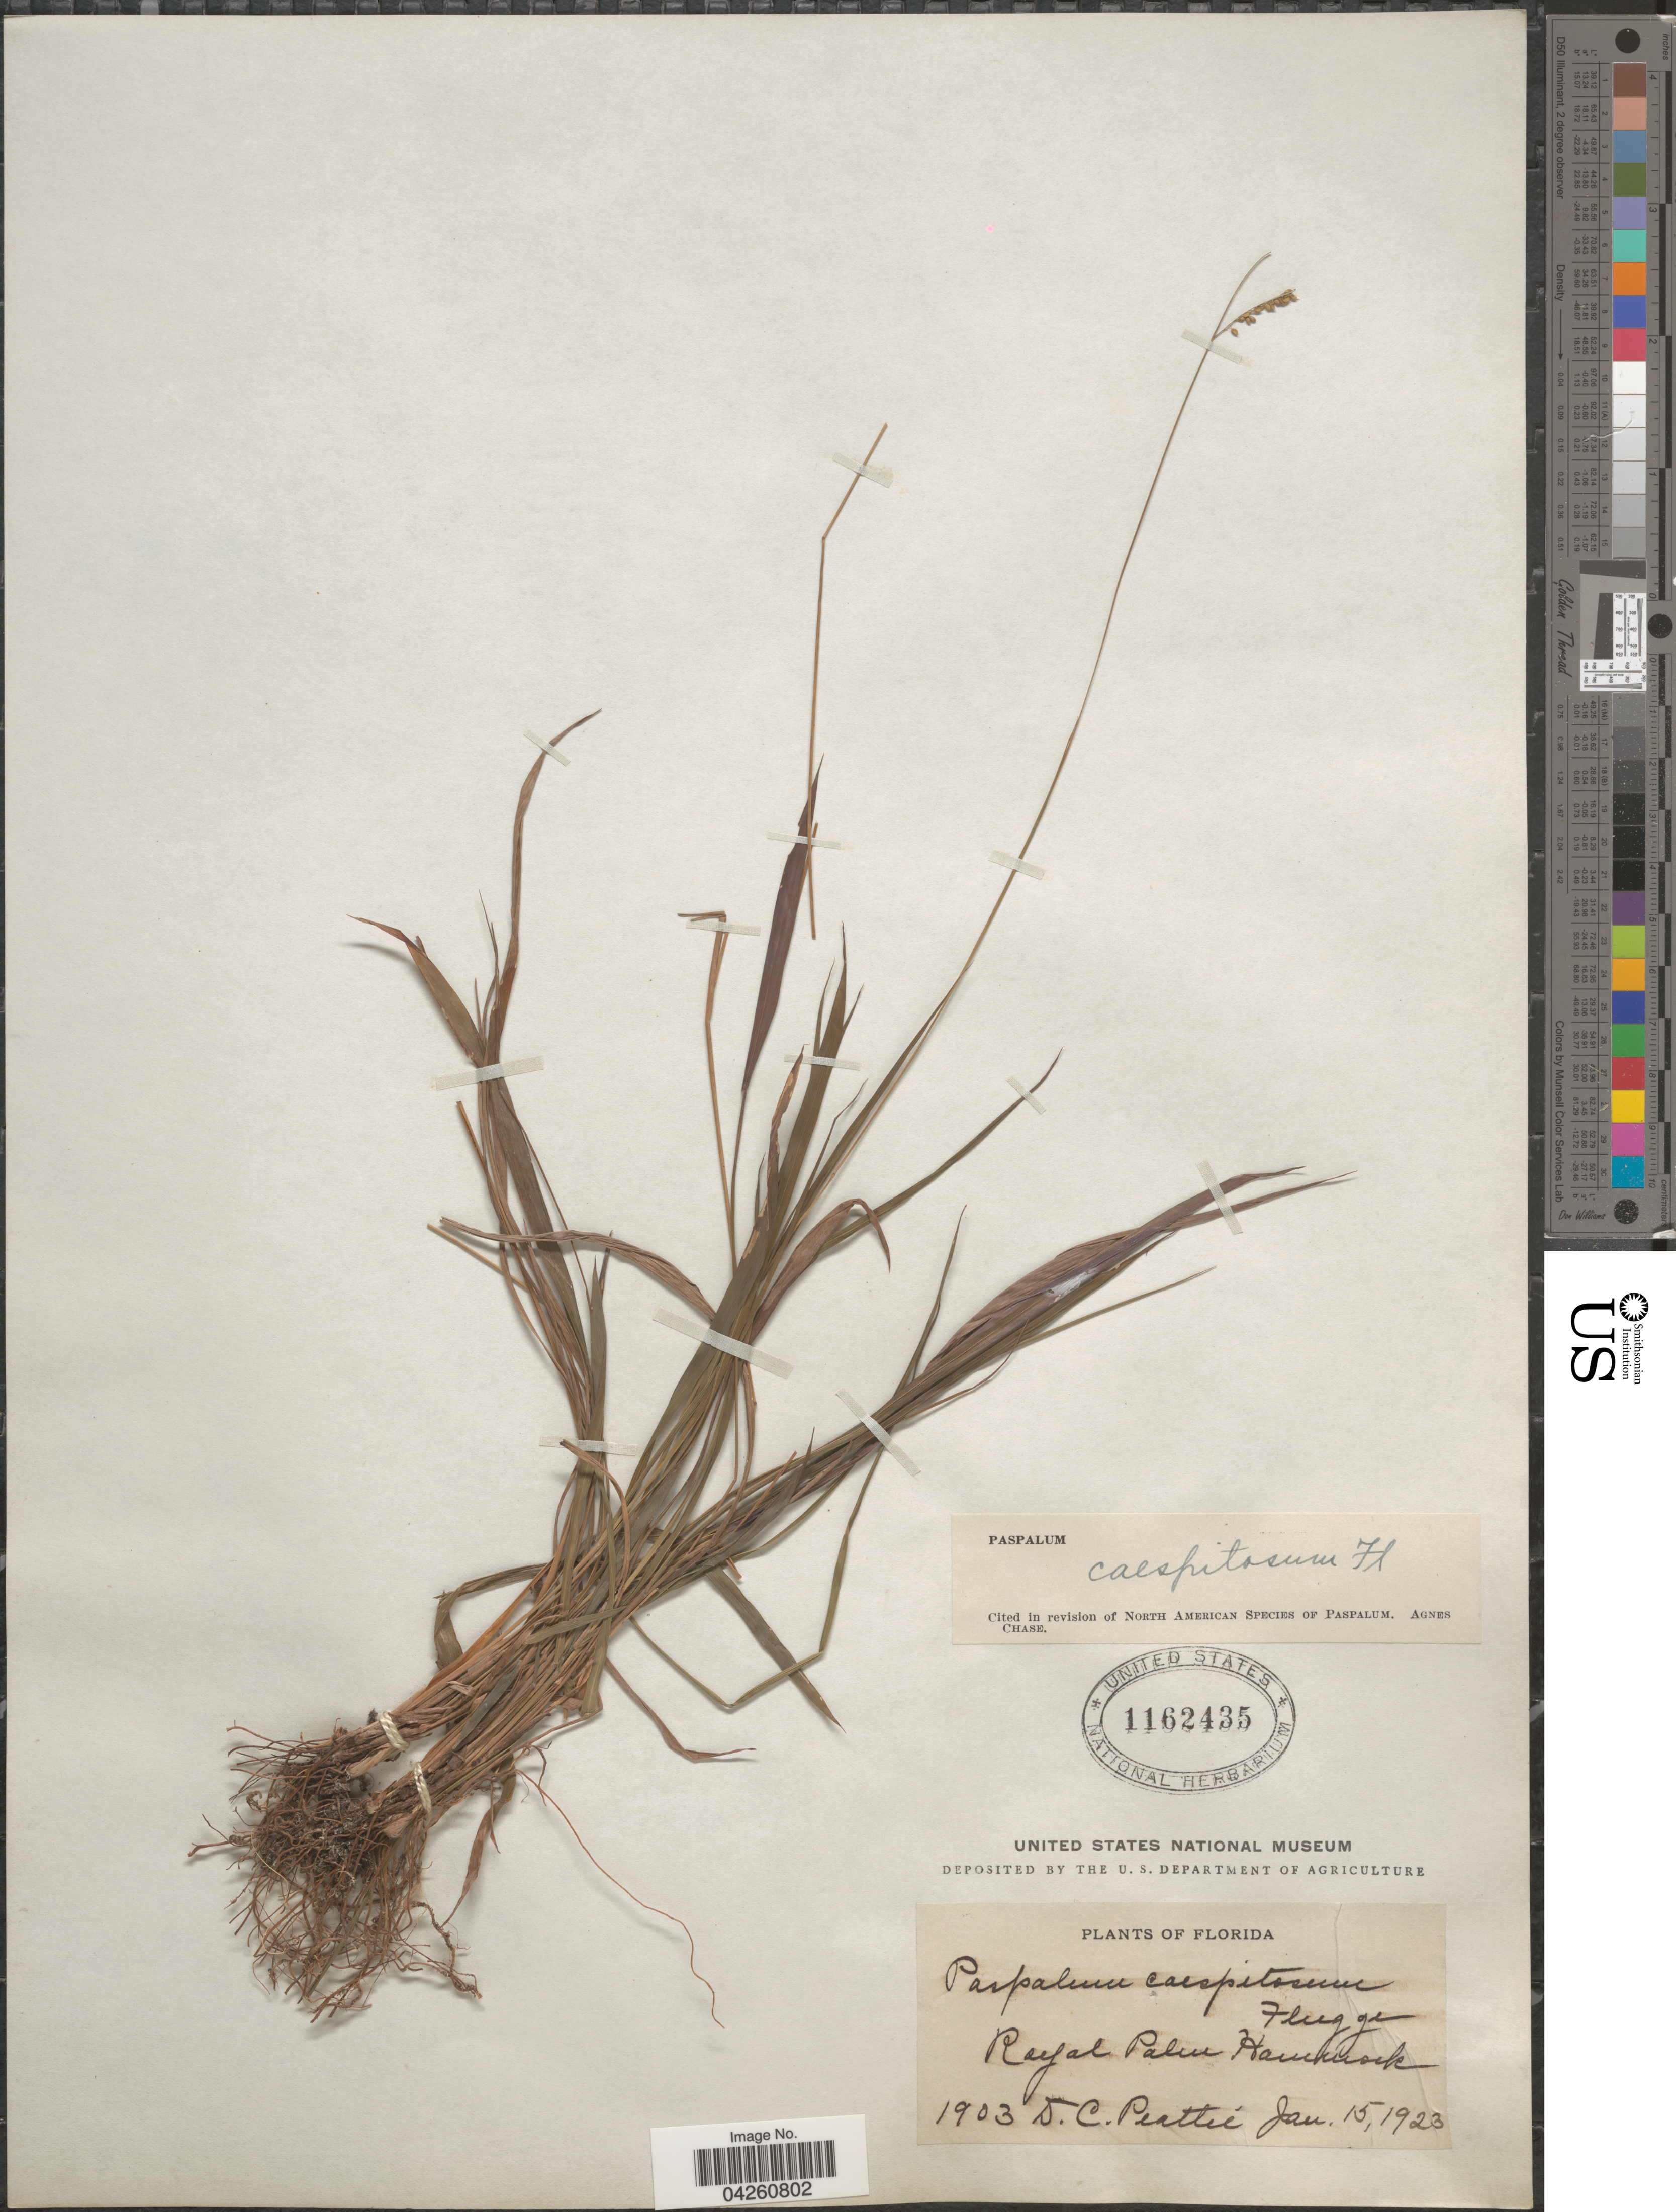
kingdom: Plantae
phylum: Tracheophyta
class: Liliopsida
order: Poales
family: Poaceae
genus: Paspalum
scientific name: Paspalum caespitosum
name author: Flüggé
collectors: D. Peattie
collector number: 1903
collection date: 1923-01-15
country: United States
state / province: Florida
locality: Royal Palm Hammock.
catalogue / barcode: US 1162435